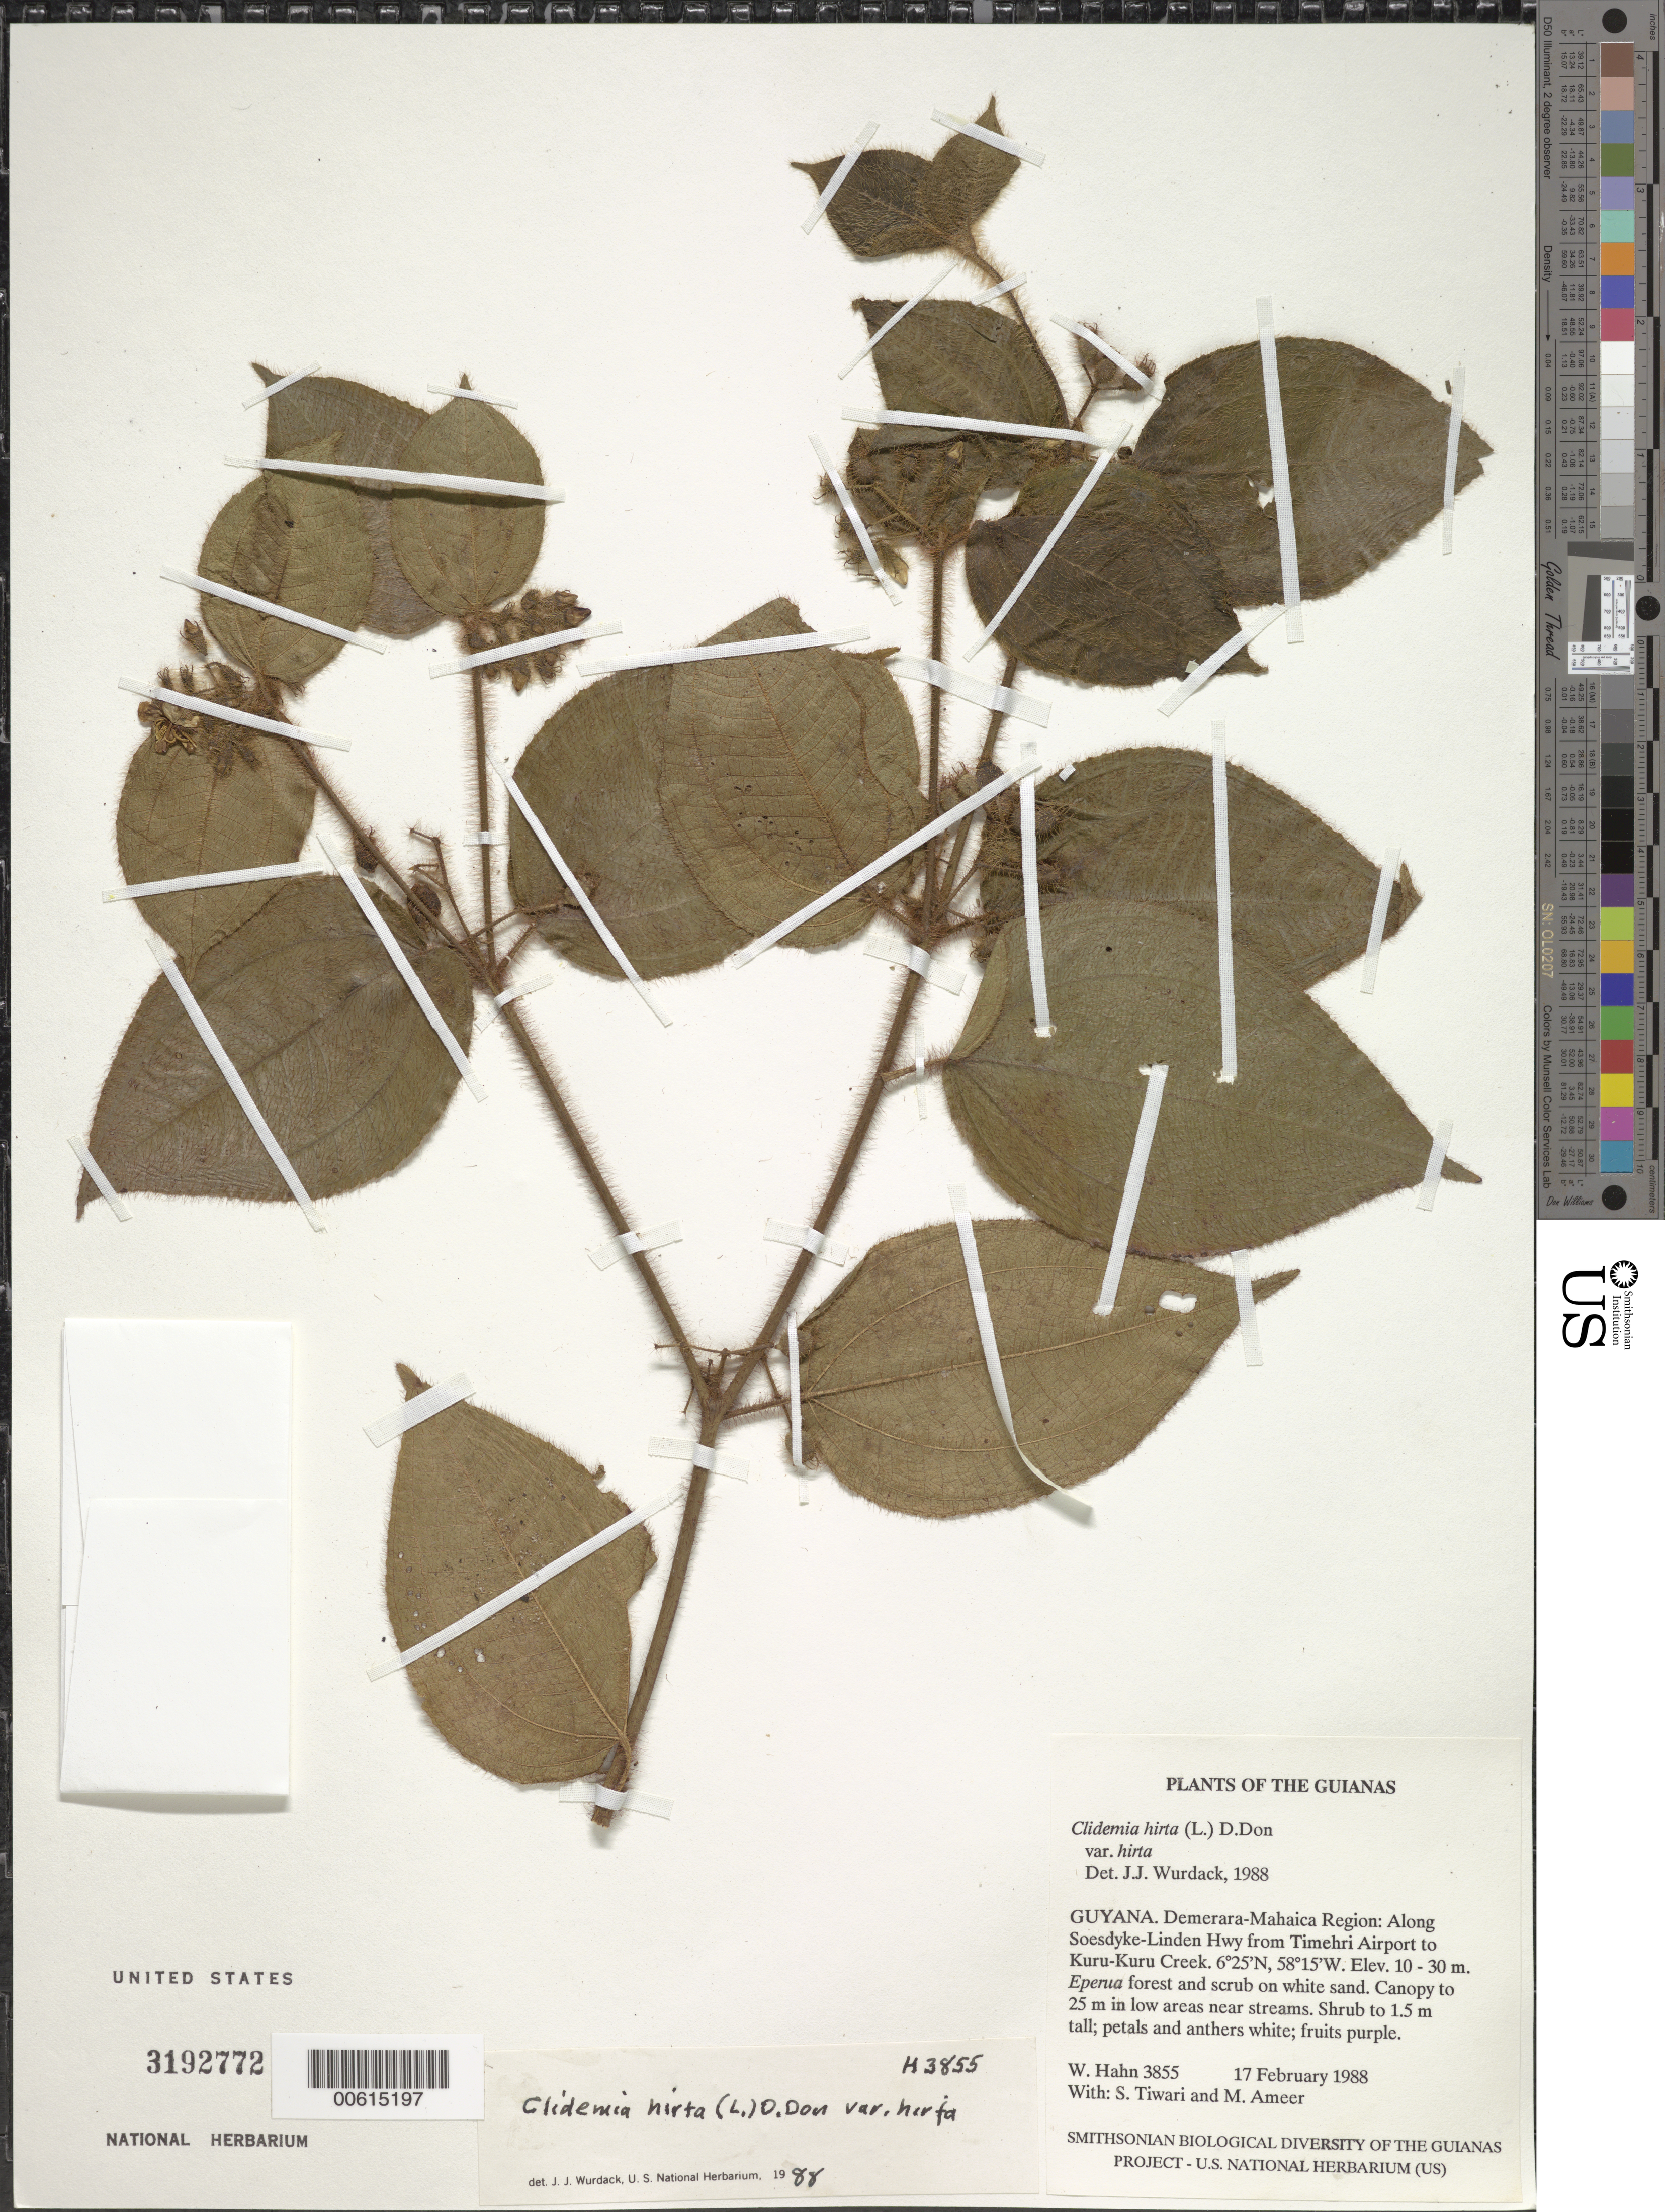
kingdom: Plantae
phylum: Tracheophyta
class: Magnoliopsida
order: Myrtales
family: Melastomataceae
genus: Clidemia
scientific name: Clidemia hirta var. hirta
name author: (L.) D. Don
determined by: Wurdack, John J., (US), US (UNITED STATES)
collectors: W. Hahn, S. Tiwari & M. Ameer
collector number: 3855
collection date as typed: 17 February 1988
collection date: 1988-02-17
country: Guyana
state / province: Demerara-Mahaica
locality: Along Soesdyke-Linden Hwy from Timehri Airport to Kuru-Kuru Creek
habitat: Eperua forest and scrub on white sand. Canopy to 25 m in low areas near streams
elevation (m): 10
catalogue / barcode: US 3192772